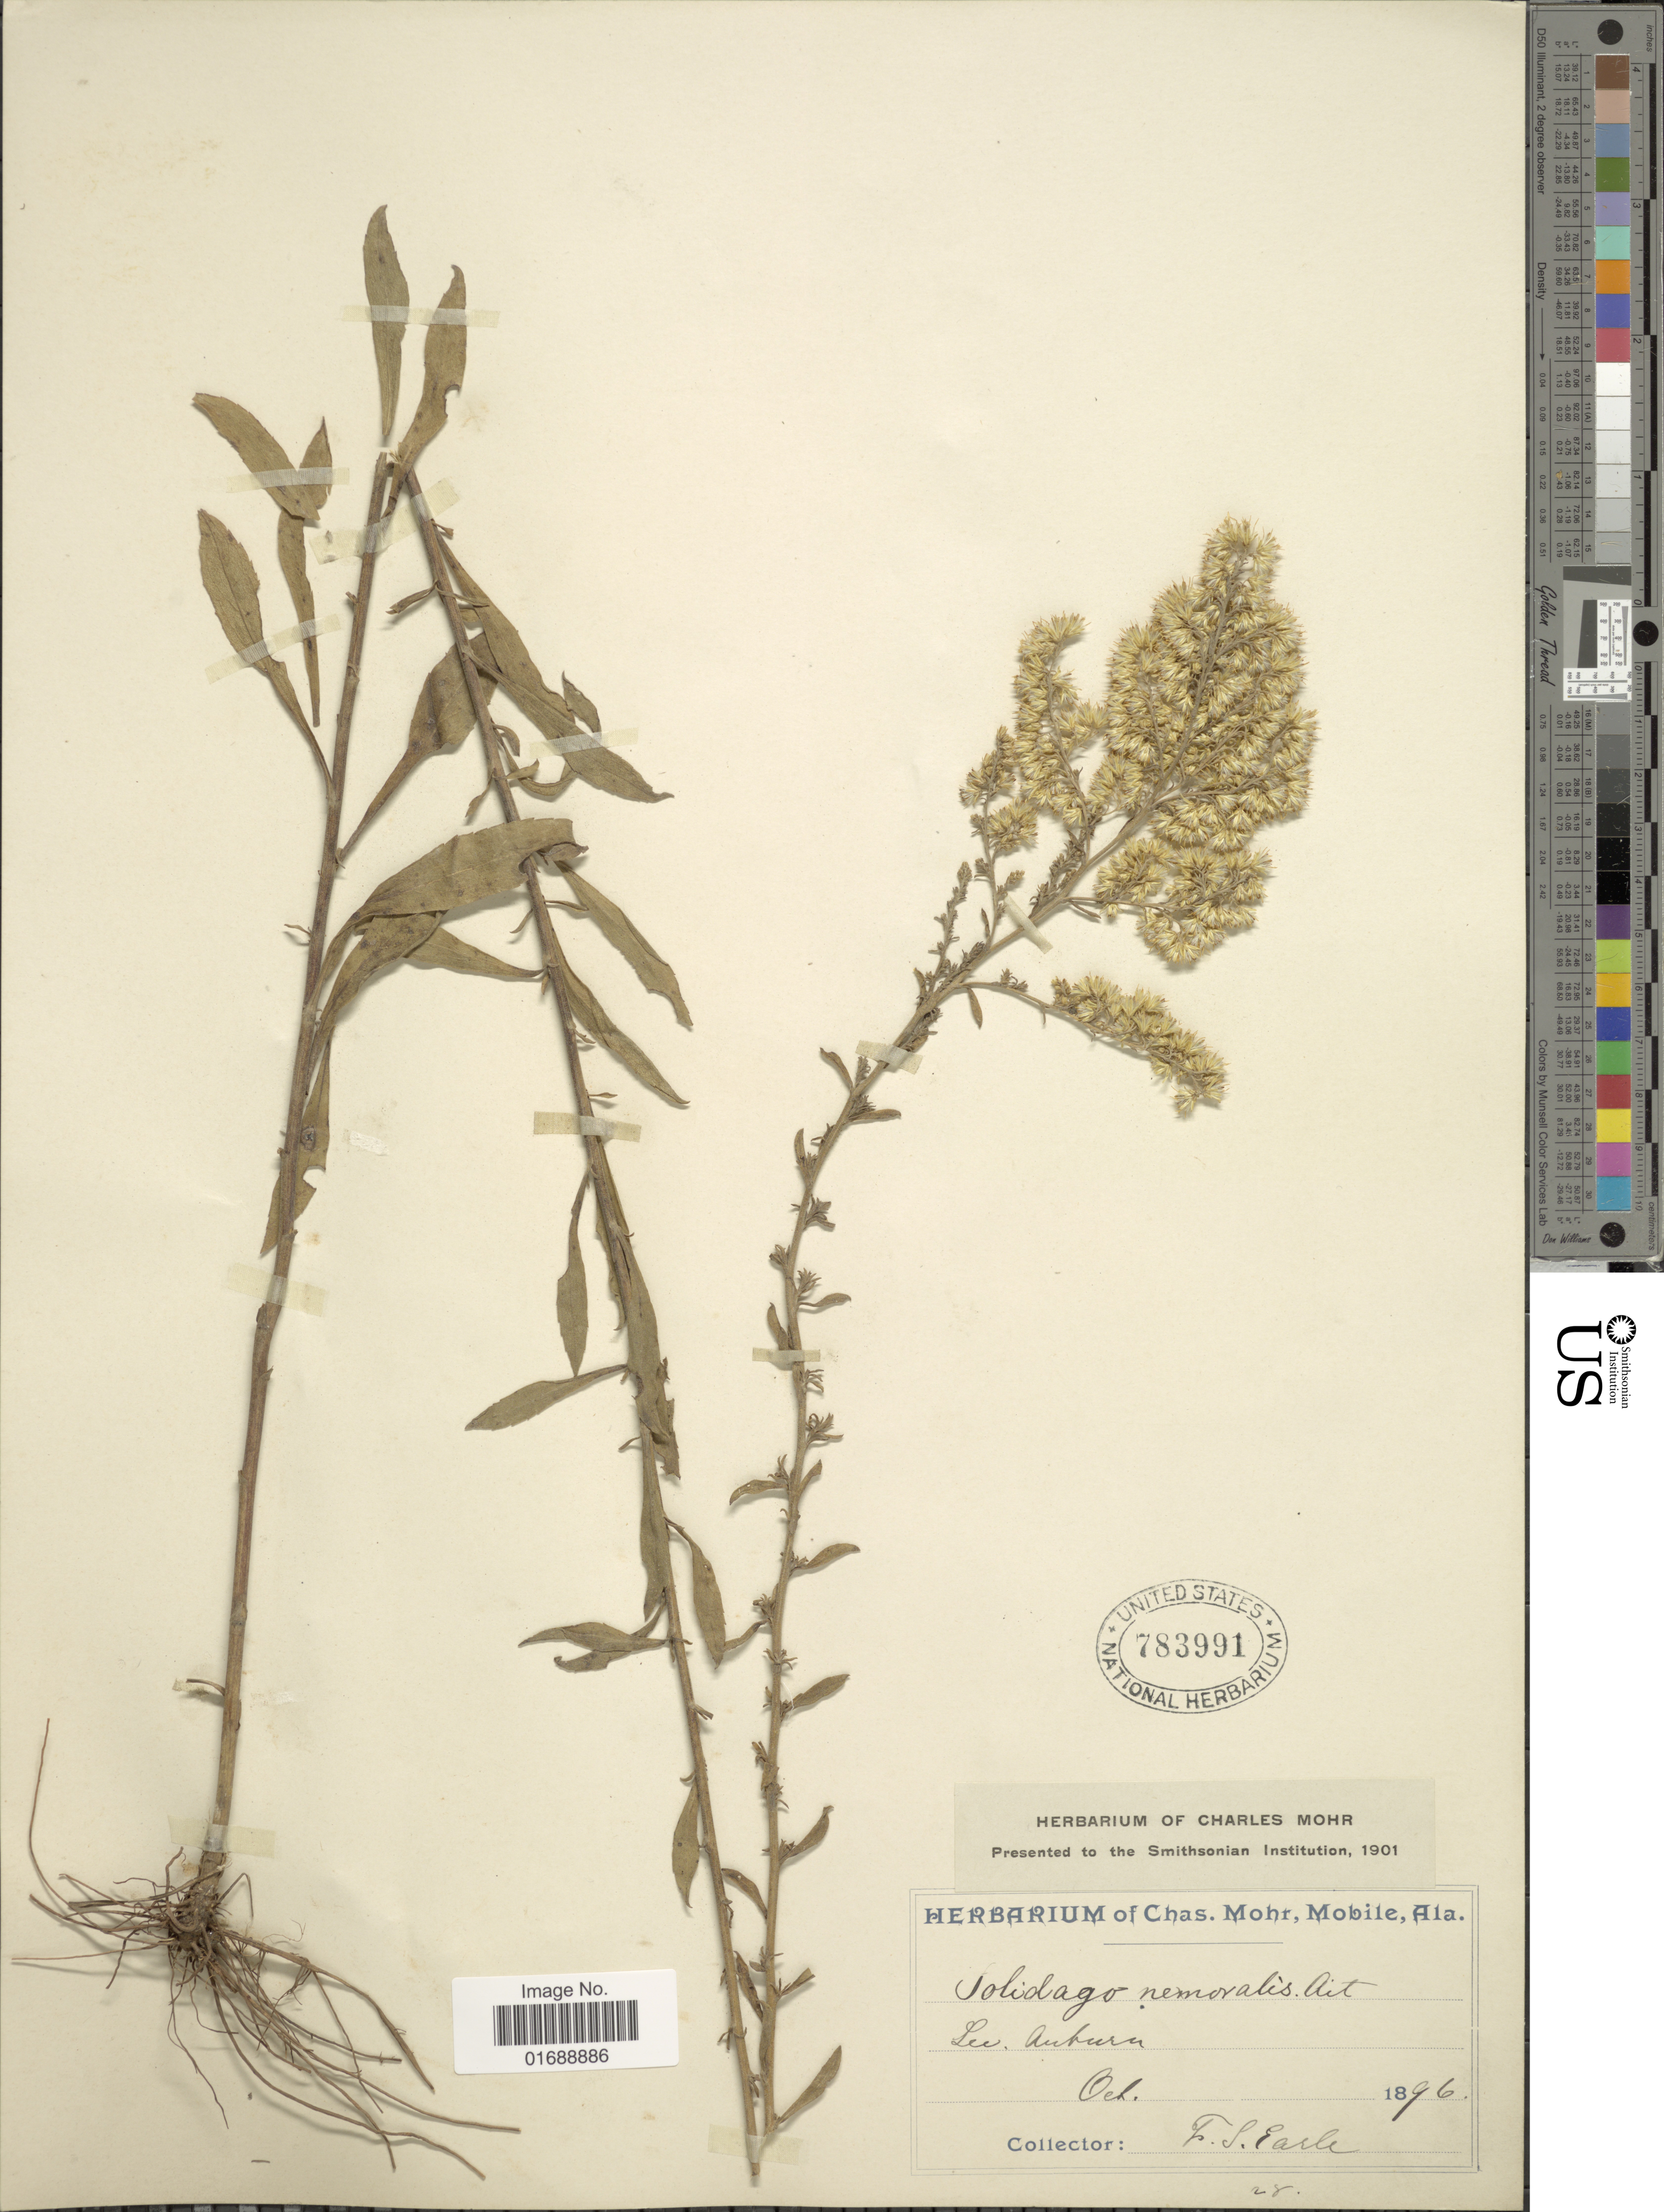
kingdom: Plantae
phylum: Tracheophyta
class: Magnoliopsida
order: Asterales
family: Asteraceae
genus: Solidago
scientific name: Solidago nemoralis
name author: Aiton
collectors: F. S. Earle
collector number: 28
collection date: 1896-10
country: United States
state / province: Alabama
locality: Lee, Auburn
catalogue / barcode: US 783991